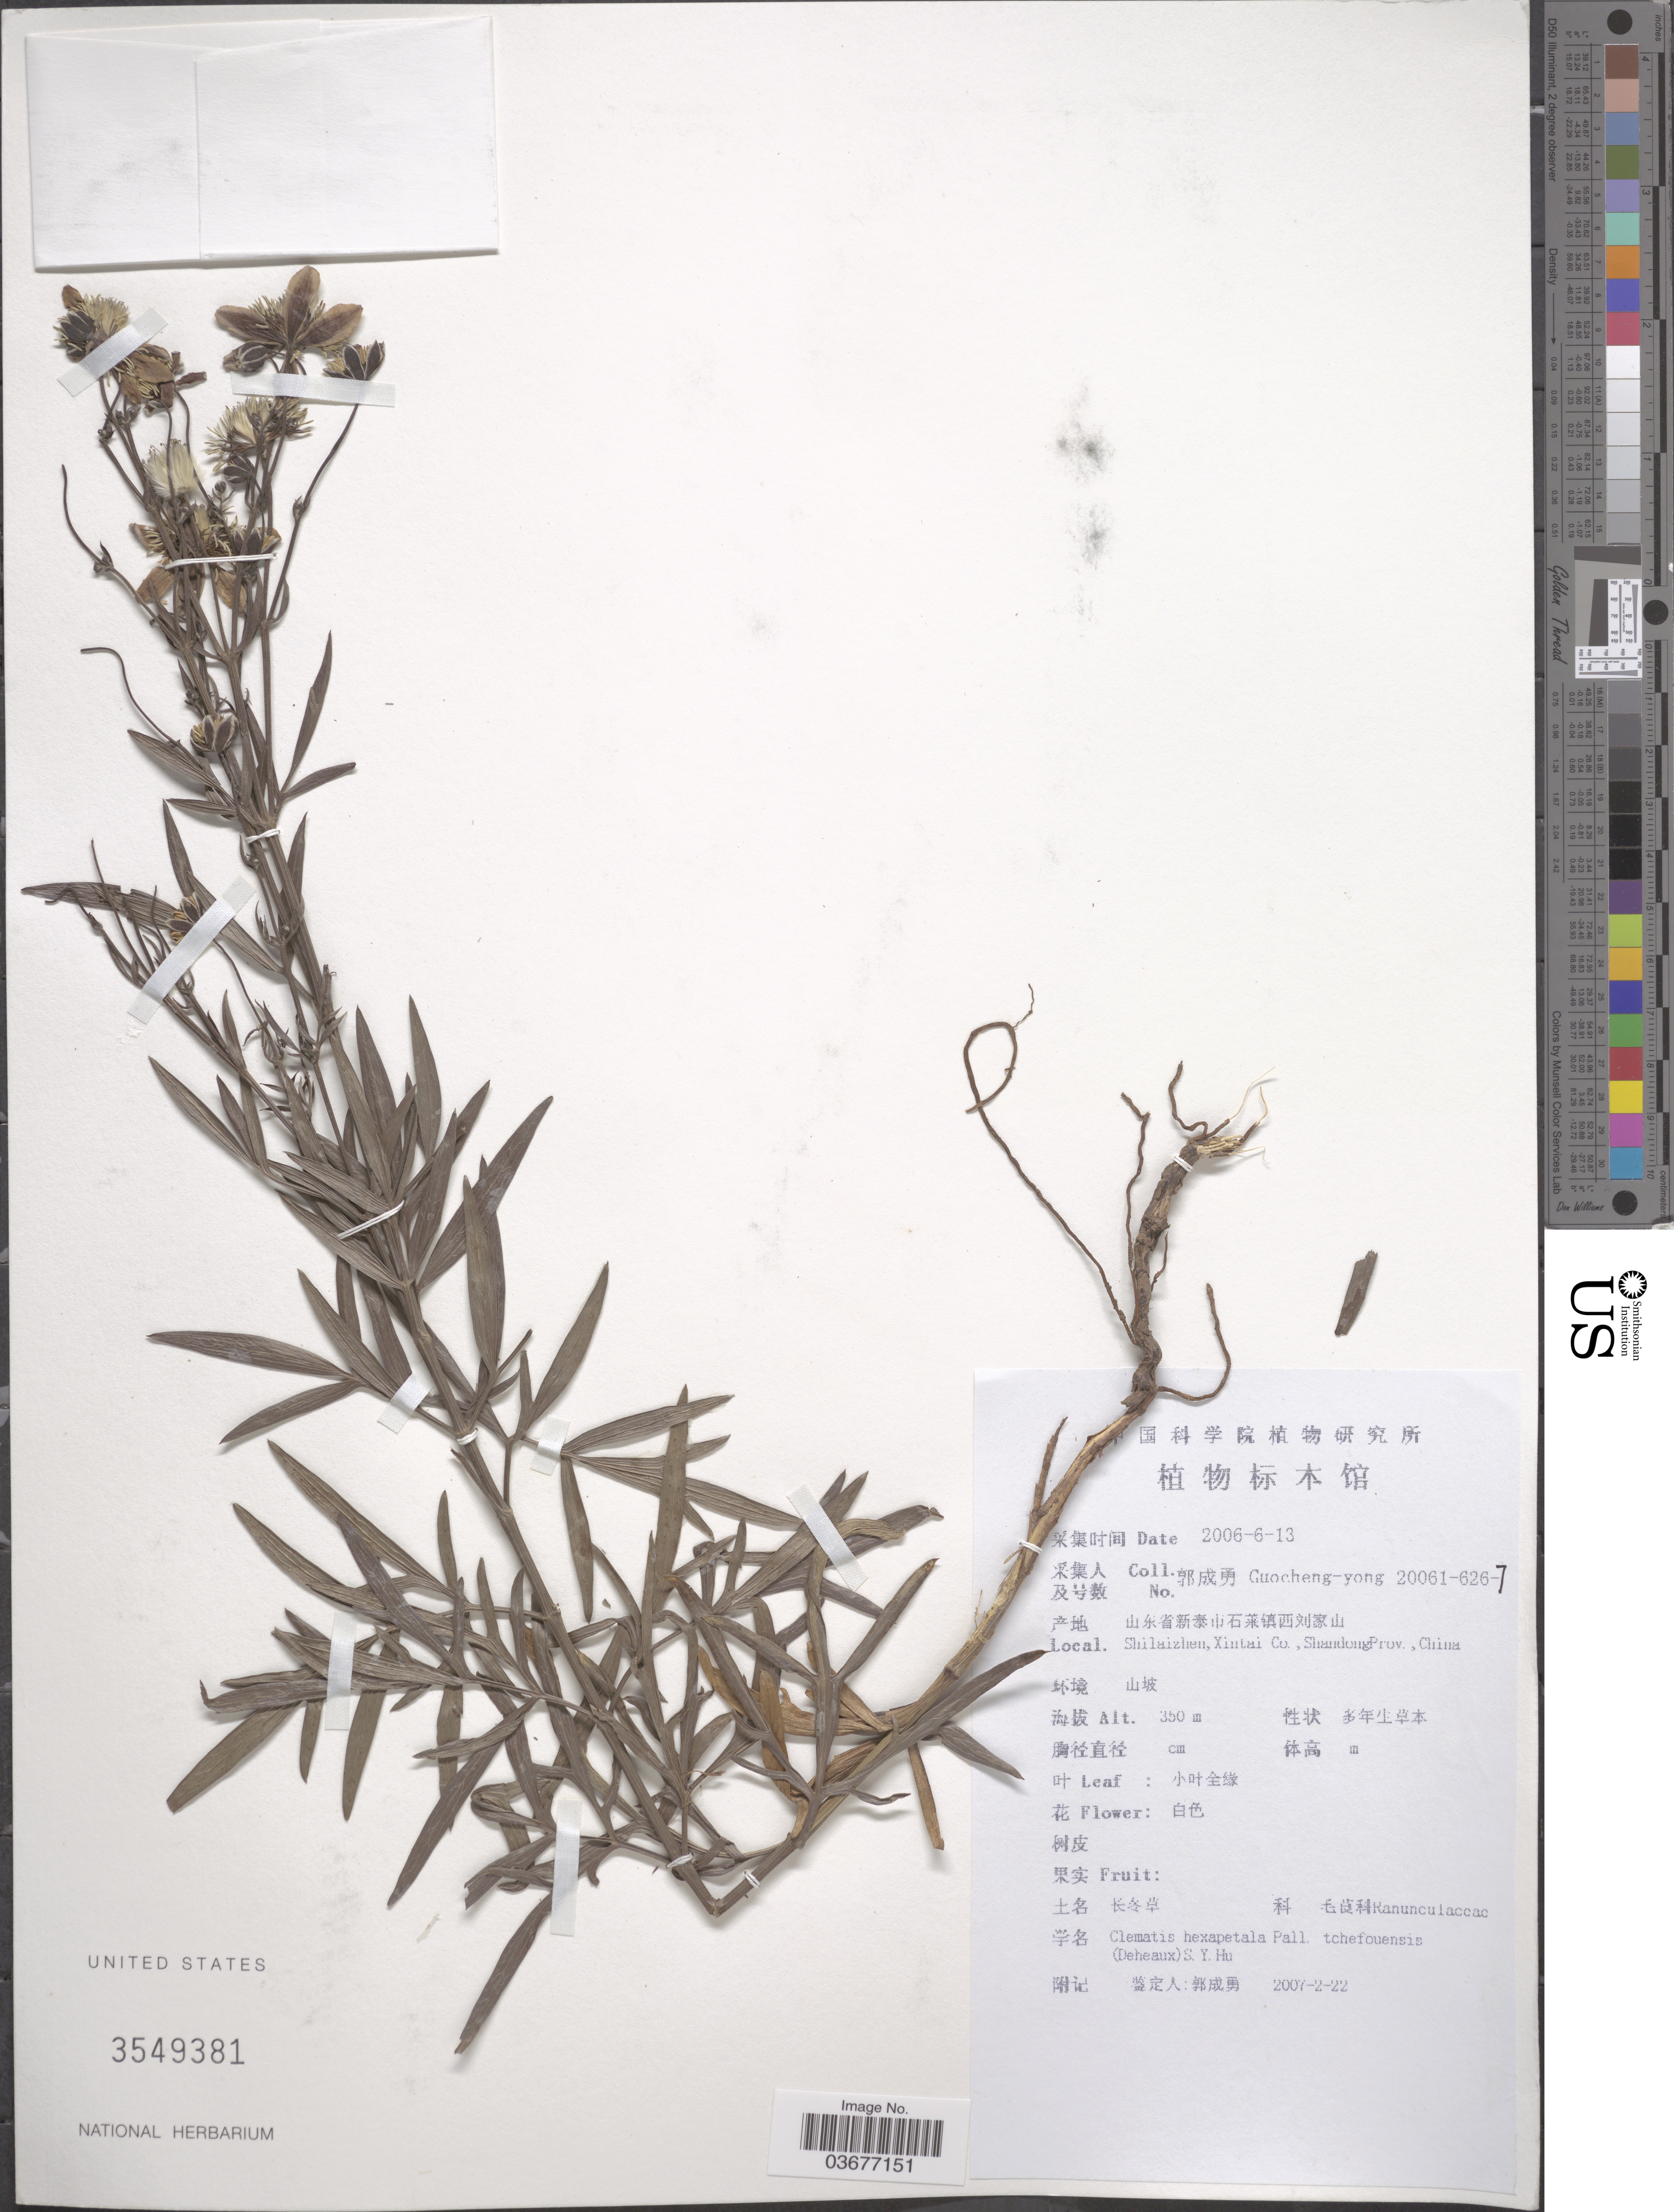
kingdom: Plantae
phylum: Tracheophyta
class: Magnoliopsida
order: Ranunculales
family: Ranunculaceae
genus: Clematis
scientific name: Clematis hexapetala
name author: Pall.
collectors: Guo cheng-yong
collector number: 20061-626-7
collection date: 2006-06-13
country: China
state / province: Shandong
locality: Shilaizhen, Xintai Co.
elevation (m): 350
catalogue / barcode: US 3549381